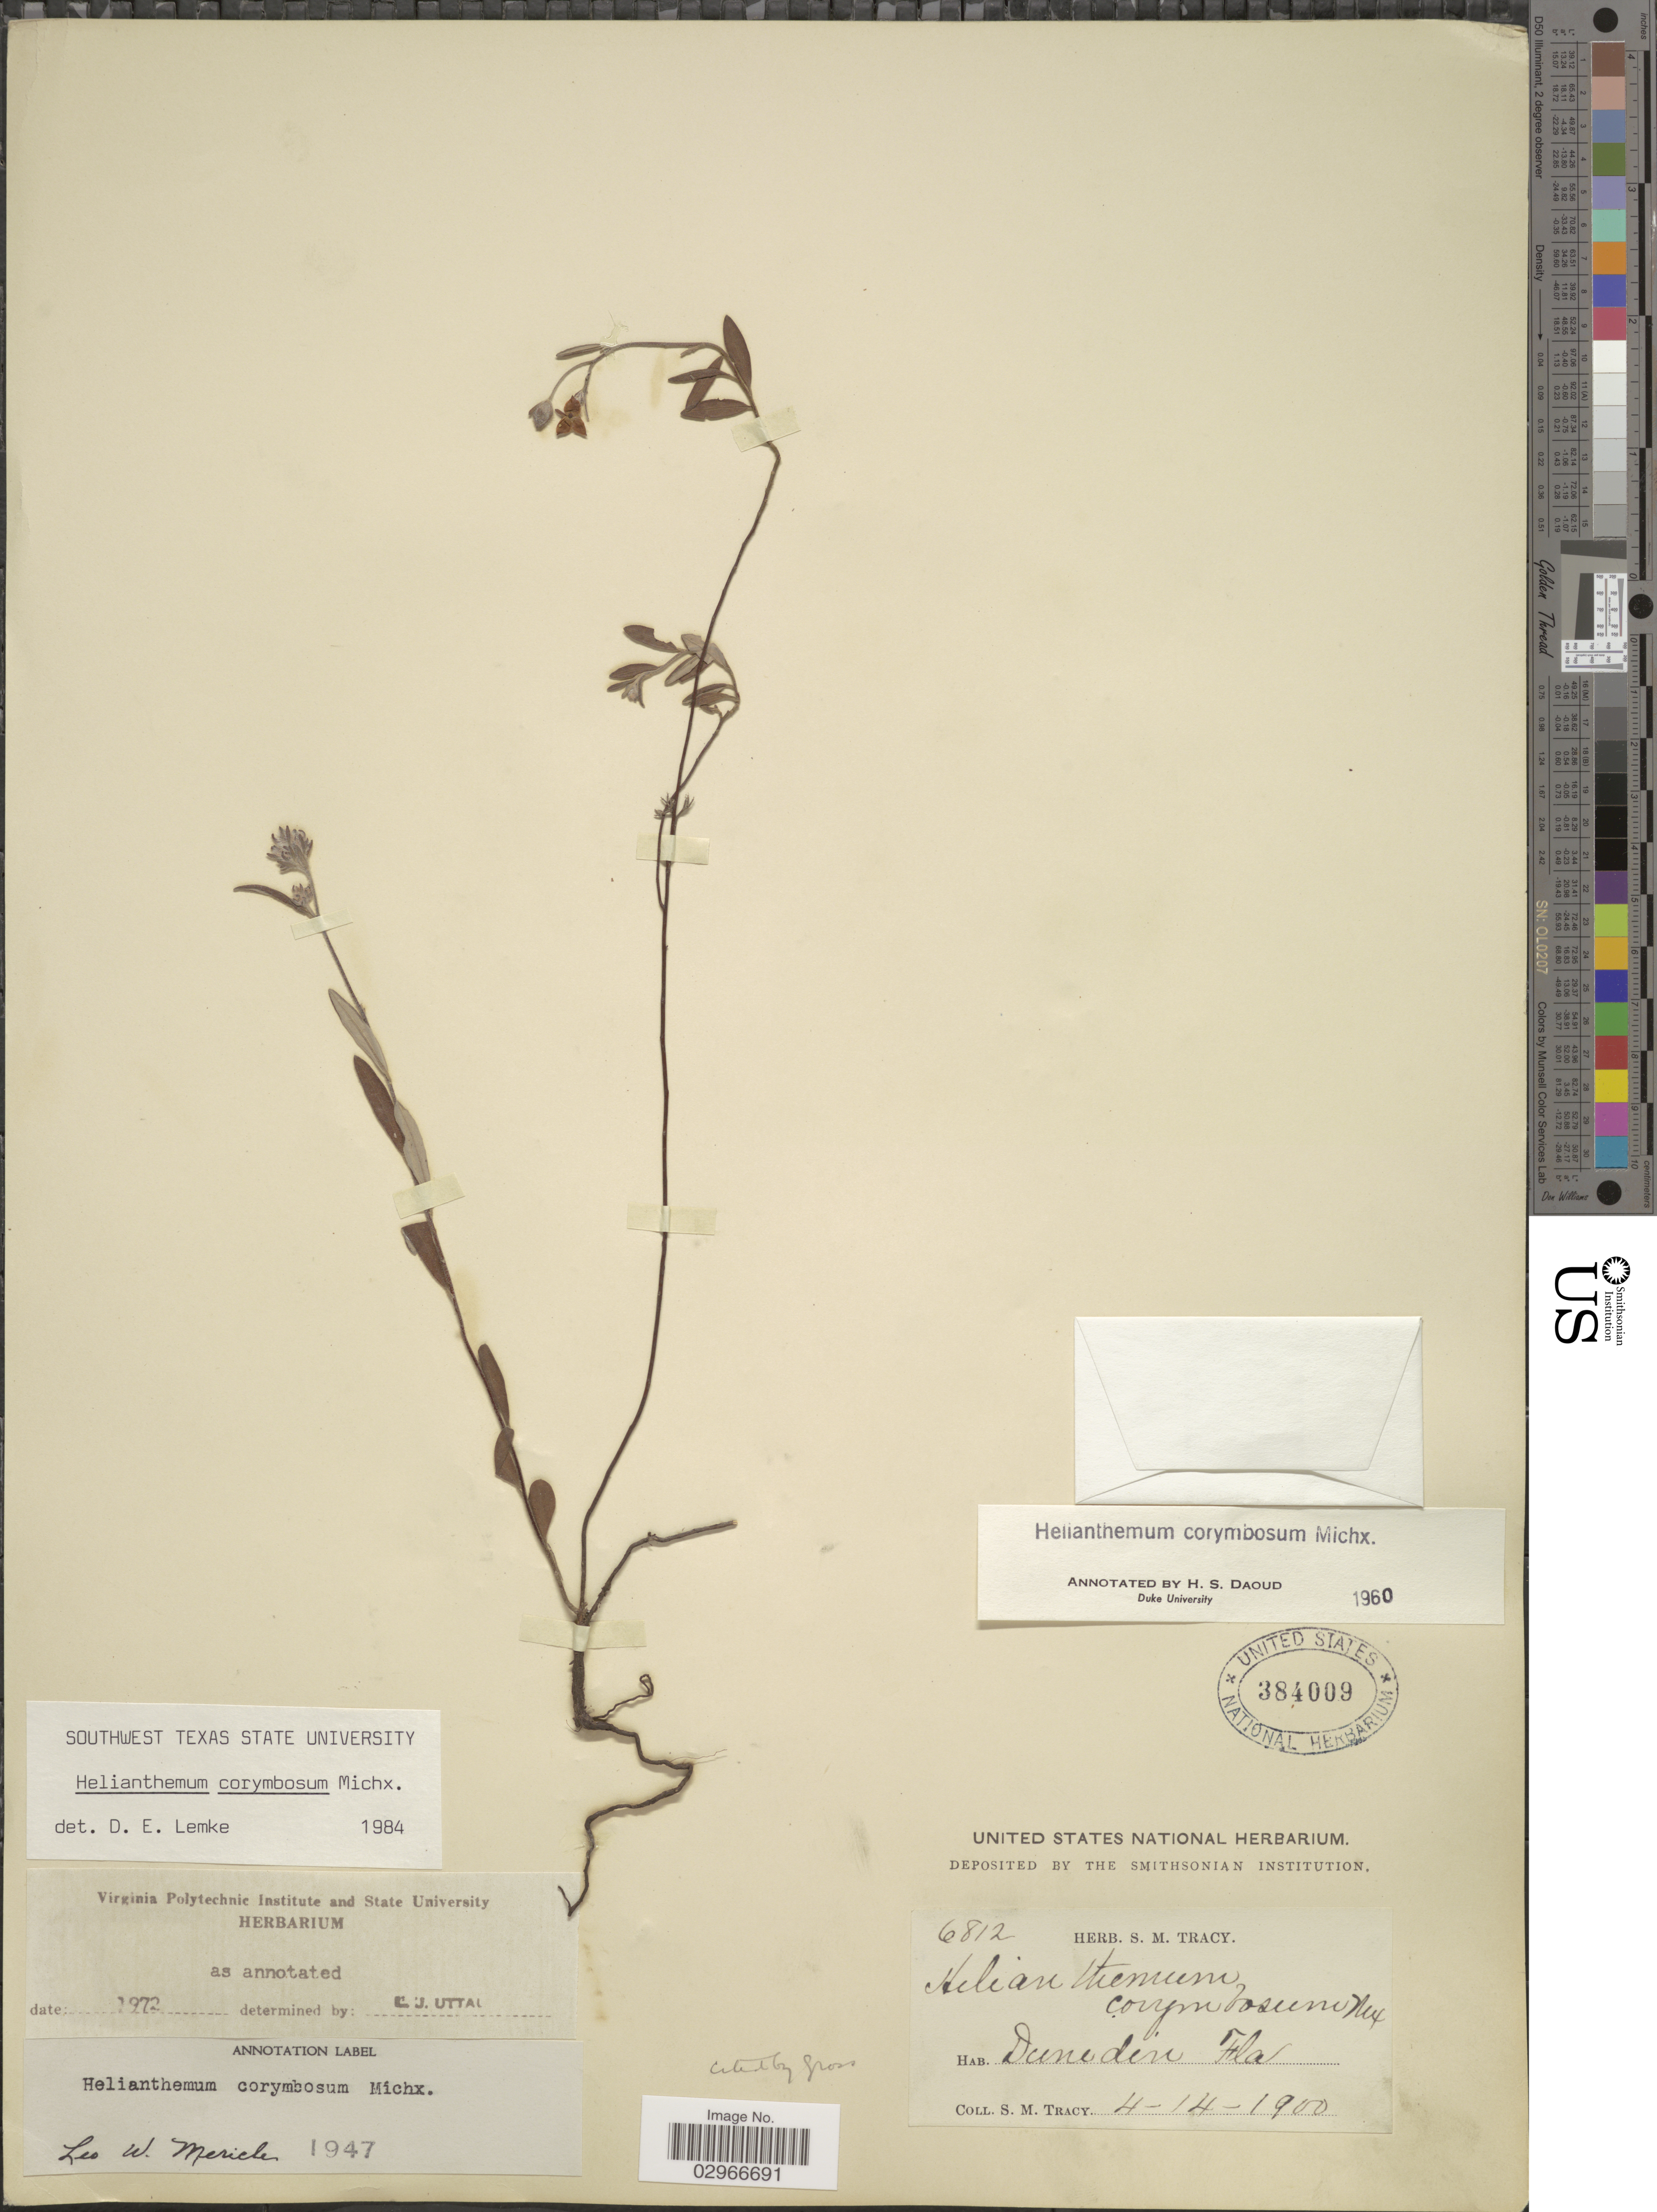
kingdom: Plantae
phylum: Tracheophyta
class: Magnoliopsida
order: Malvales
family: Cistaceae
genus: Helianthemum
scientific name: Helianthemum corymbosum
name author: Michx.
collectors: S. M. Tracy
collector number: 6812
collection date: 1900-04-14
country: United States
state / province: Florida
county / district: Pinellas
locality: Dunedin.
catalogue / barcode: US 384009